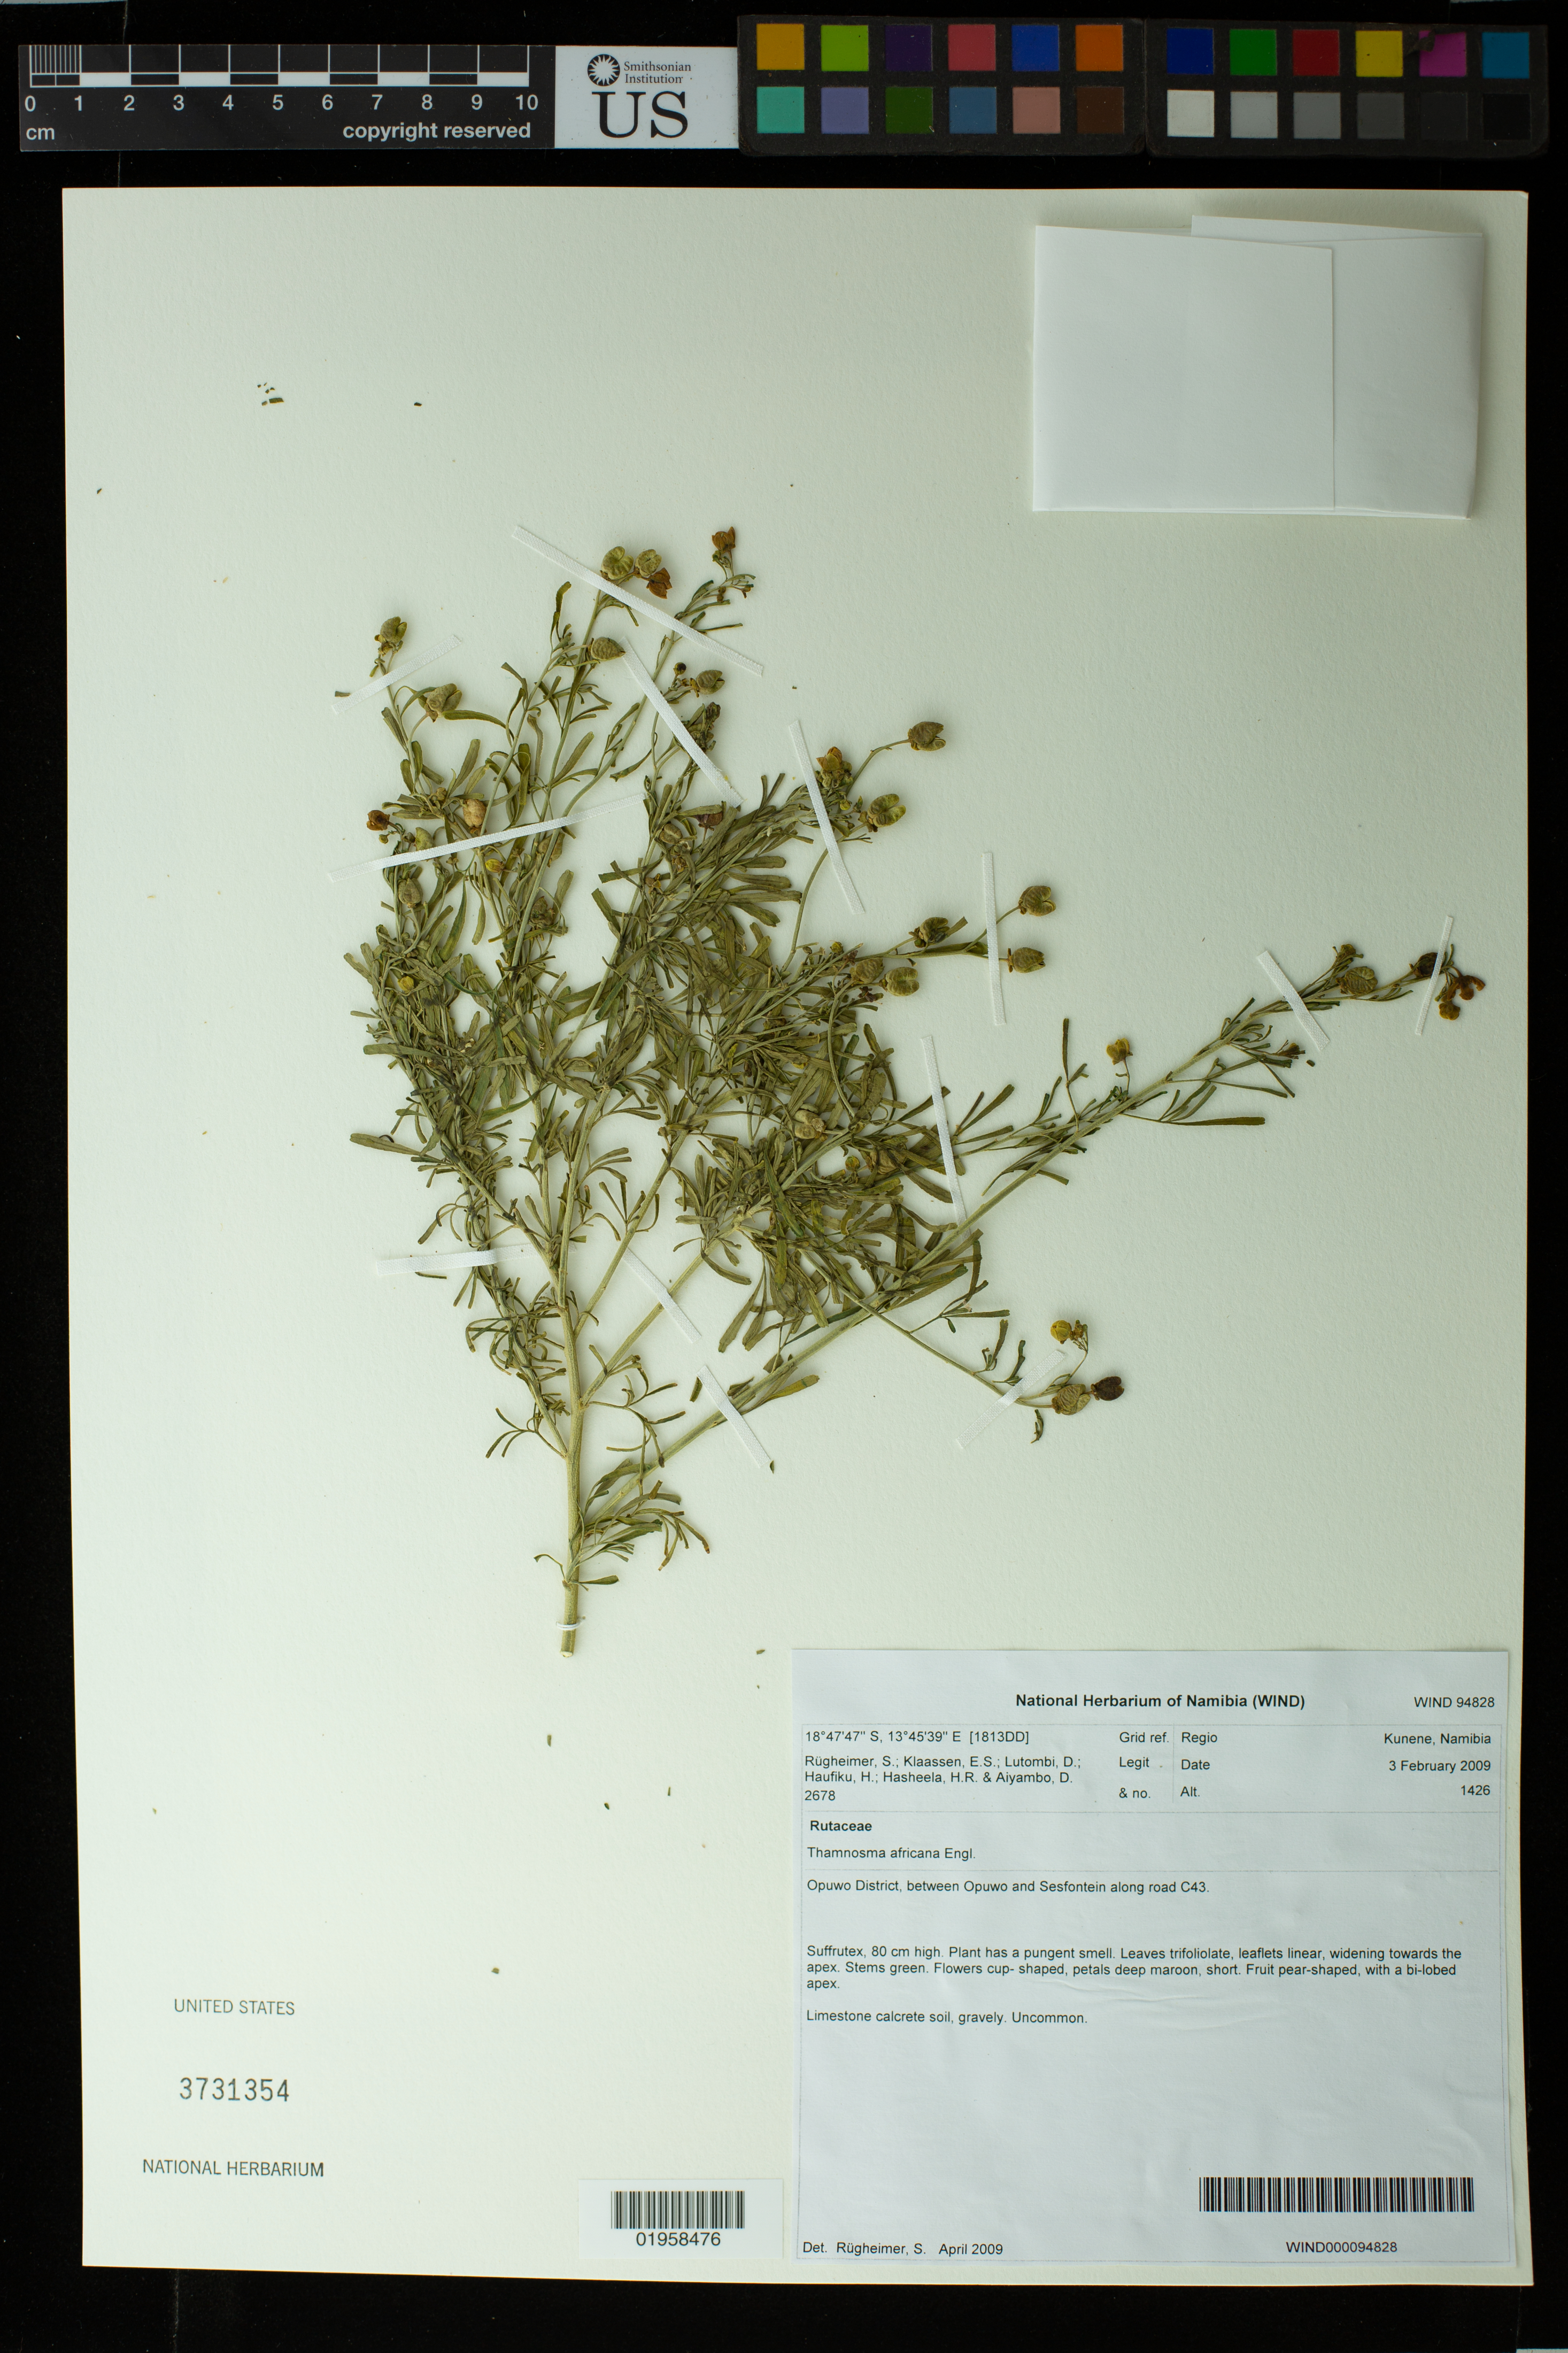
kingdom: Plantae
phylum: Tracheophyta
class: Magnoliopsida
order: Sapindales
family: Rutaceae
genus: Thamnosma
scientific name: Thamnosma africana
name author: Engl.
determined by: Rugheimer, S.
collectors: S. Rugheimer, E. S. Klaassen, D. Lutombi, H. Haufiku, H. Hasheela & D. Aiyambo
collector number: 2678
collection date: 2009-02-03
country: Namibia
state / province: Kunene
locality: Opuwo District, between Opuwo and Sesfontein along road C43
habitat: Limestone calcrete soil, gravelly. Uncommon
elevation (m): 1426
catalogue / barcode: US 3731354